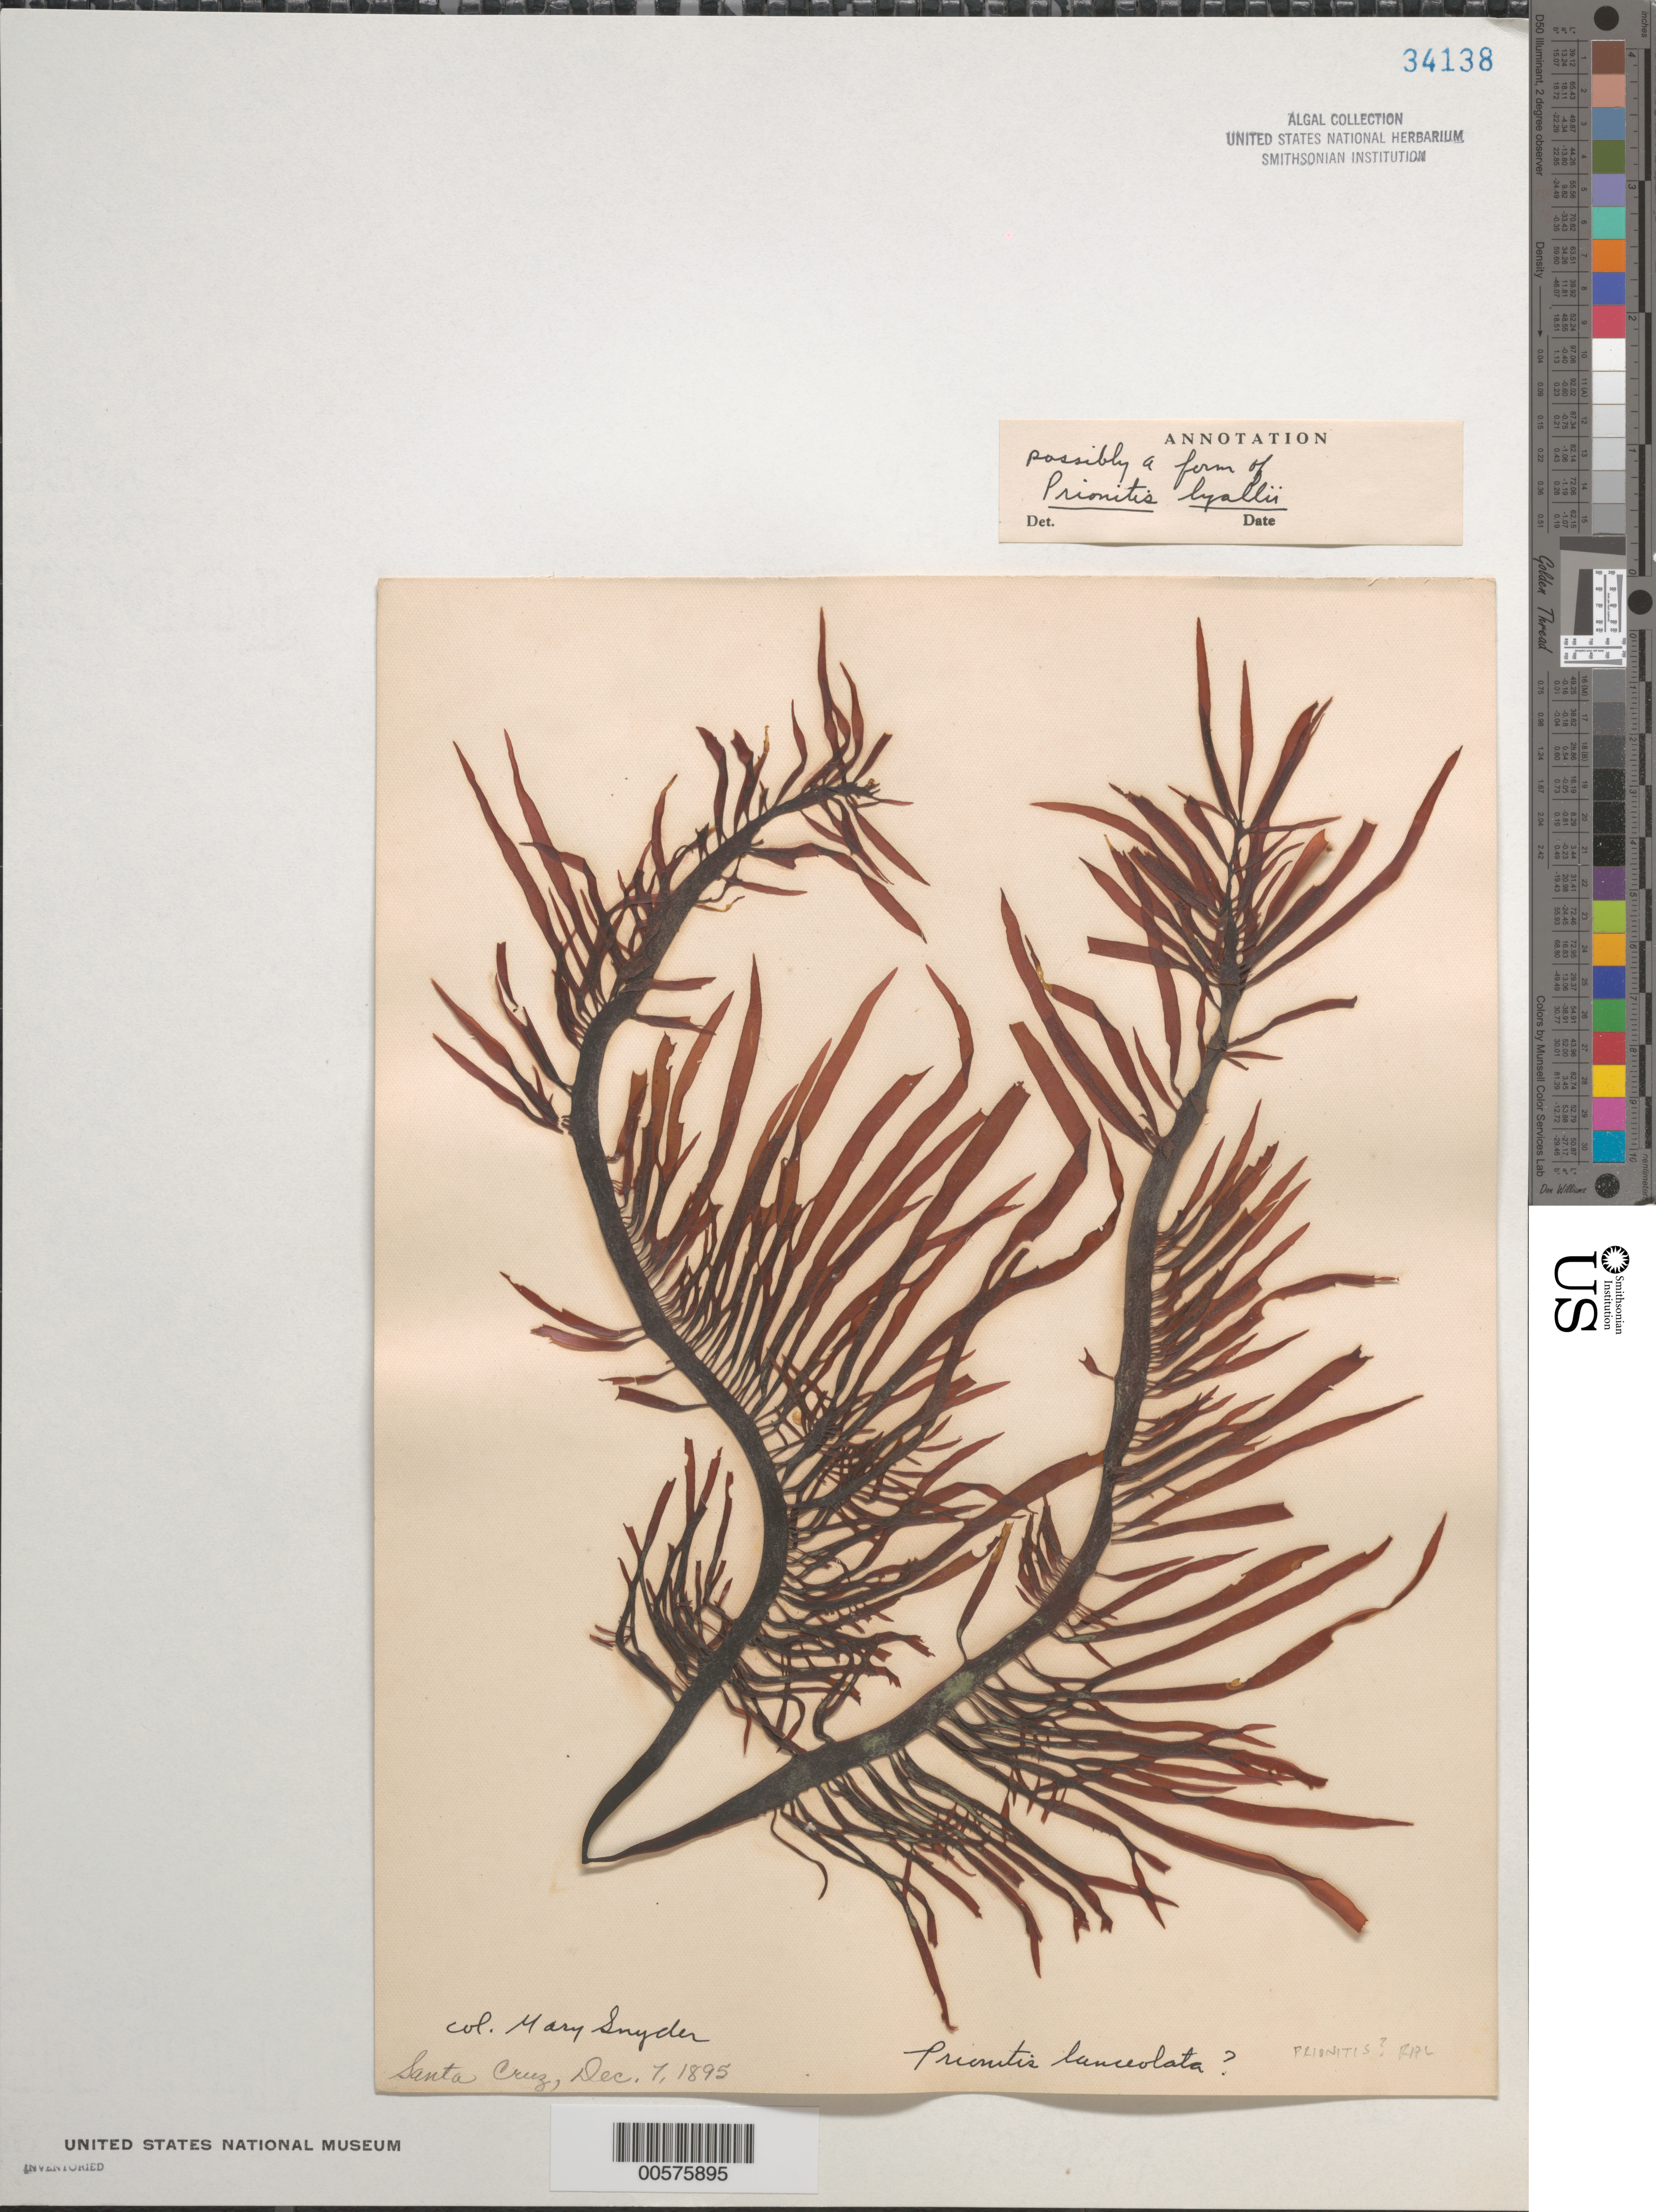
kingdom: Plantae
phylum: Rhodophyta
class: Florideophyceae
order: Cryptonemiales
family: Cryptonemiaceae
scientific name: Prionitis lanceolata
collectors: M. Snyder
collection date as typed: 07 Dec 1895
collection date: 1895-12-07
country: United States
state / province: California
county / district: Santa Cruz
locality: Santa Cruz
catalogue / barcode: US 34138